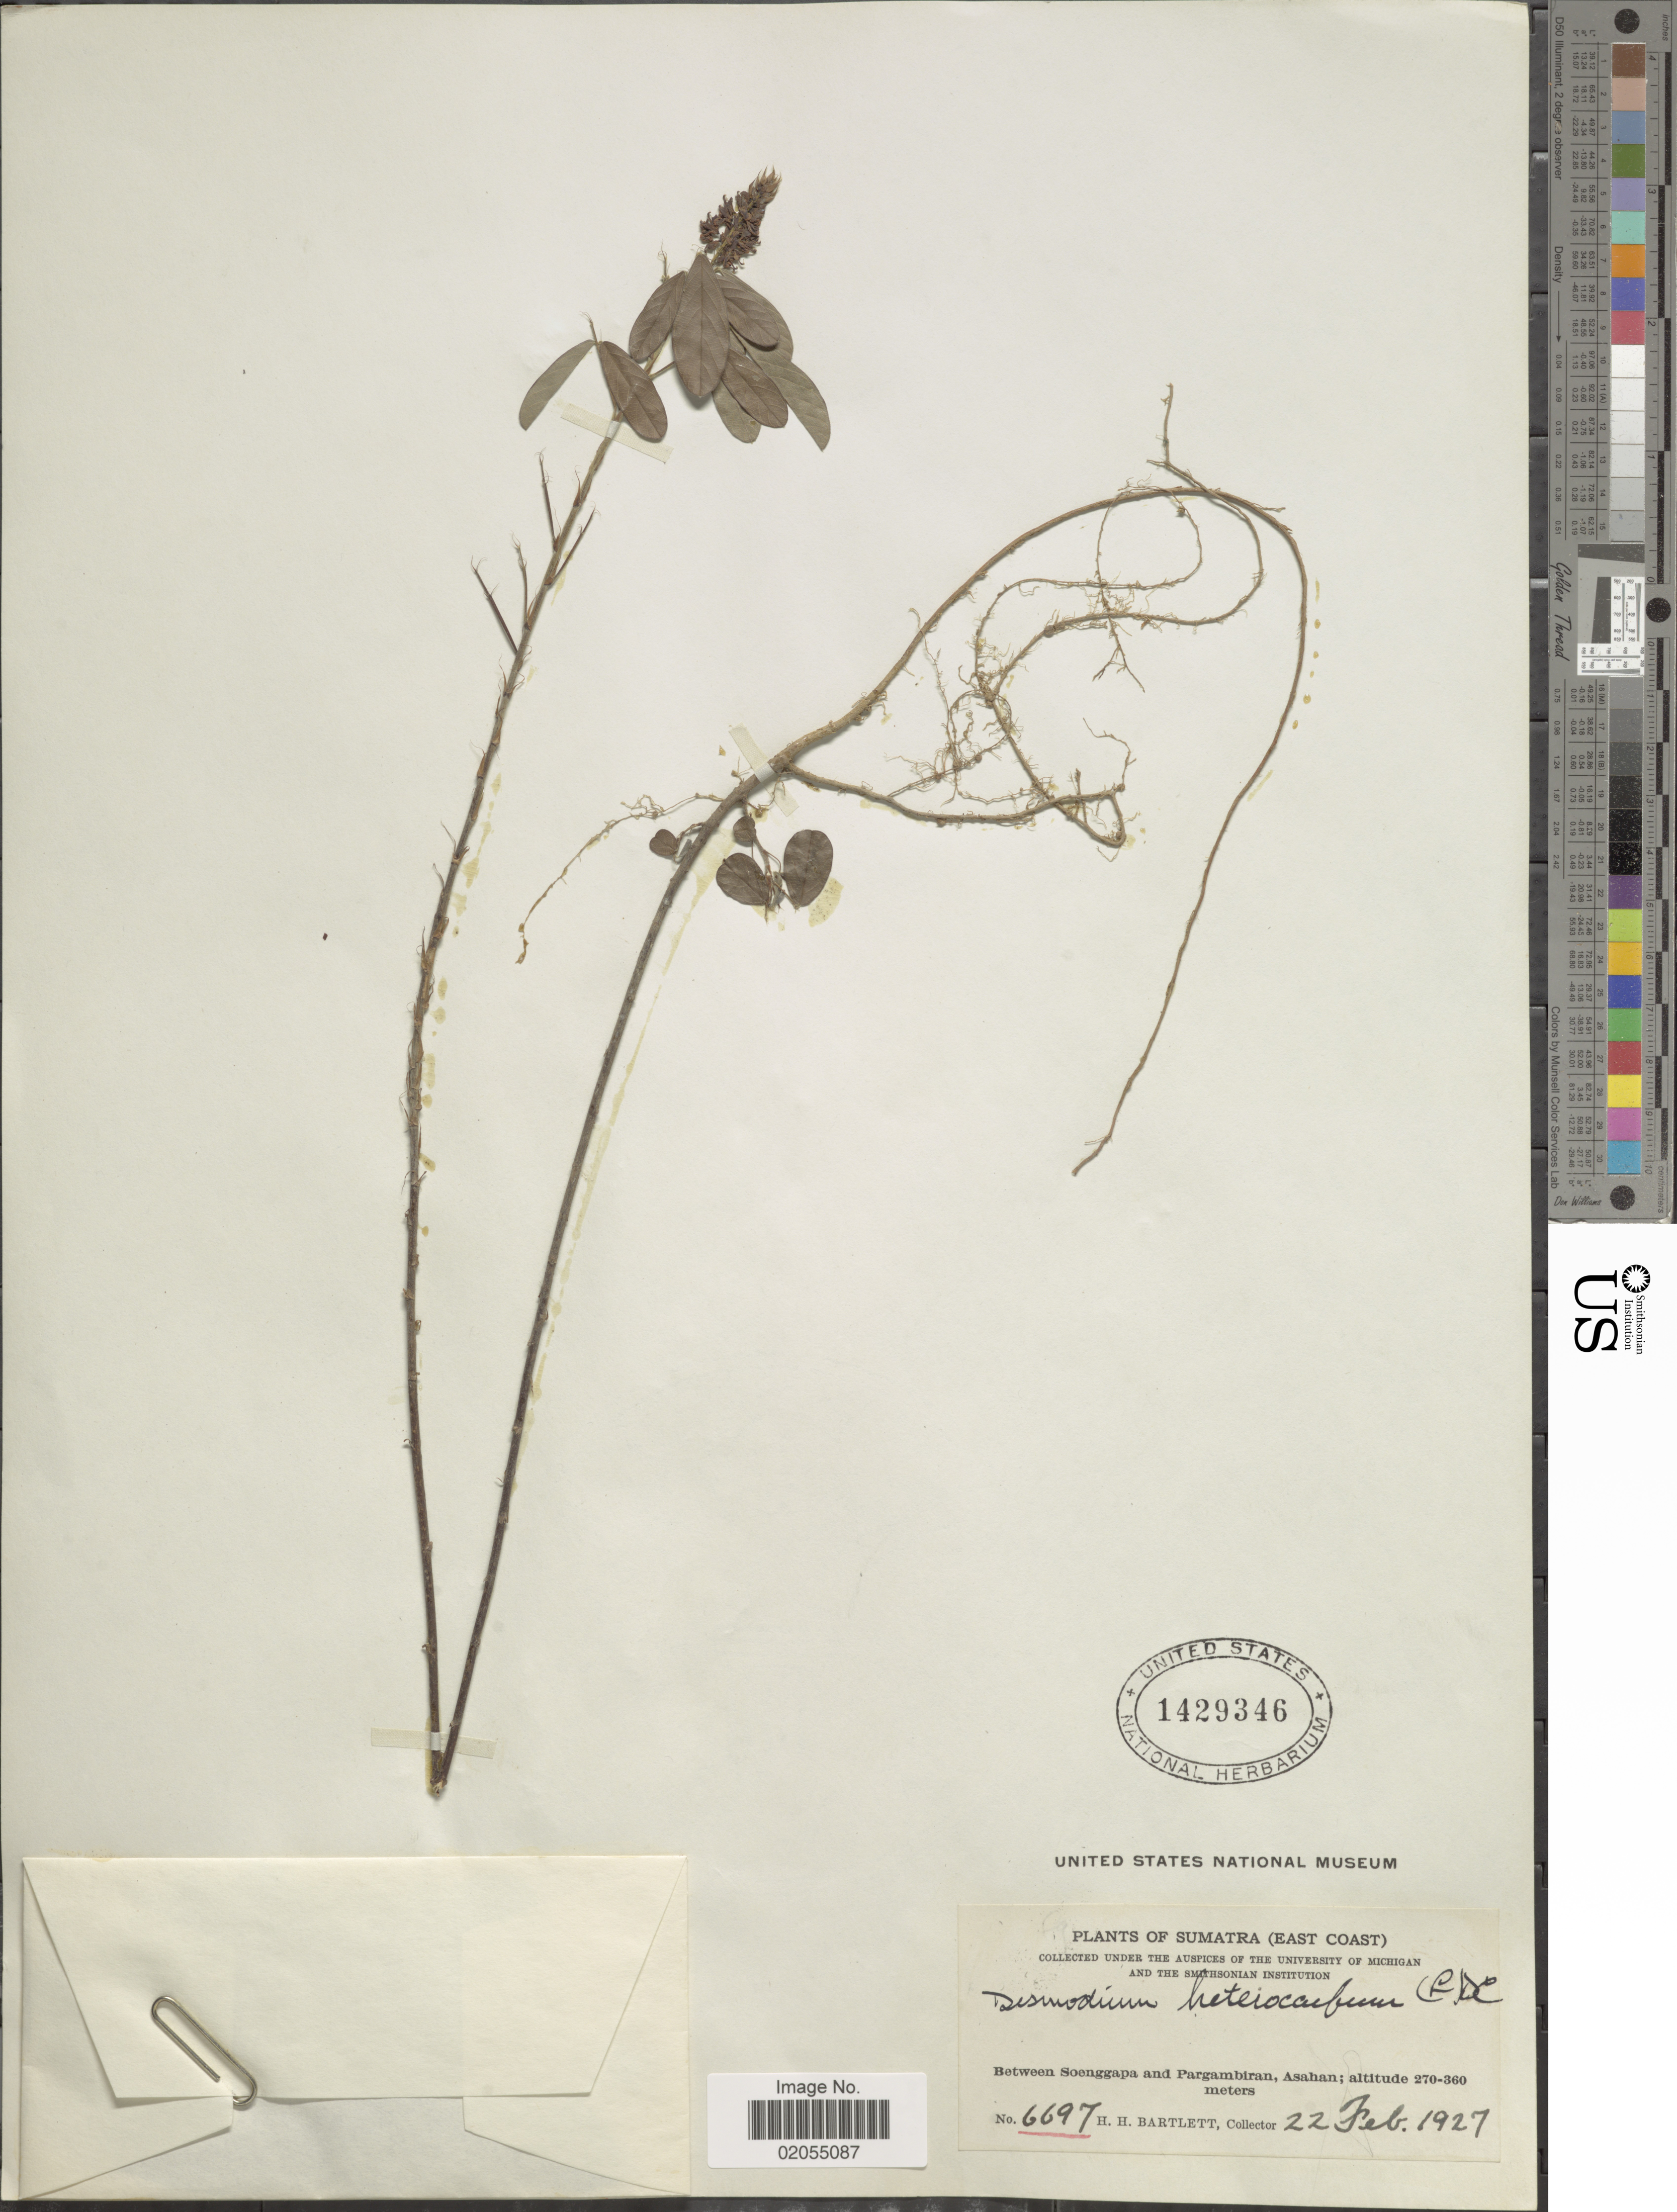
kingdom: Plantae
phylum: Tracheophyta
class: Magnoliopsida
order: Fabales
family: Fabaceae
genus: Grona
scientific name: Grona heterocarpos var. strigosa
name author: (Meeuwen) H. Ohashi & K. Ohashi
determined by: Strong, Mark T., (BOT), Smithsonian Institution - National Museum of Natural History (UNITED STATES)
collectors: H. H. Bartlett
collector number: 6697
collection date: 1927-02-22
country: Indonesia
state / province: Sumatra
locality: Sumatra (East Coast). Between Soenggapa and Pargembiran, Asahan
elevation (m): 270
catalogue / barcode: US 1429346